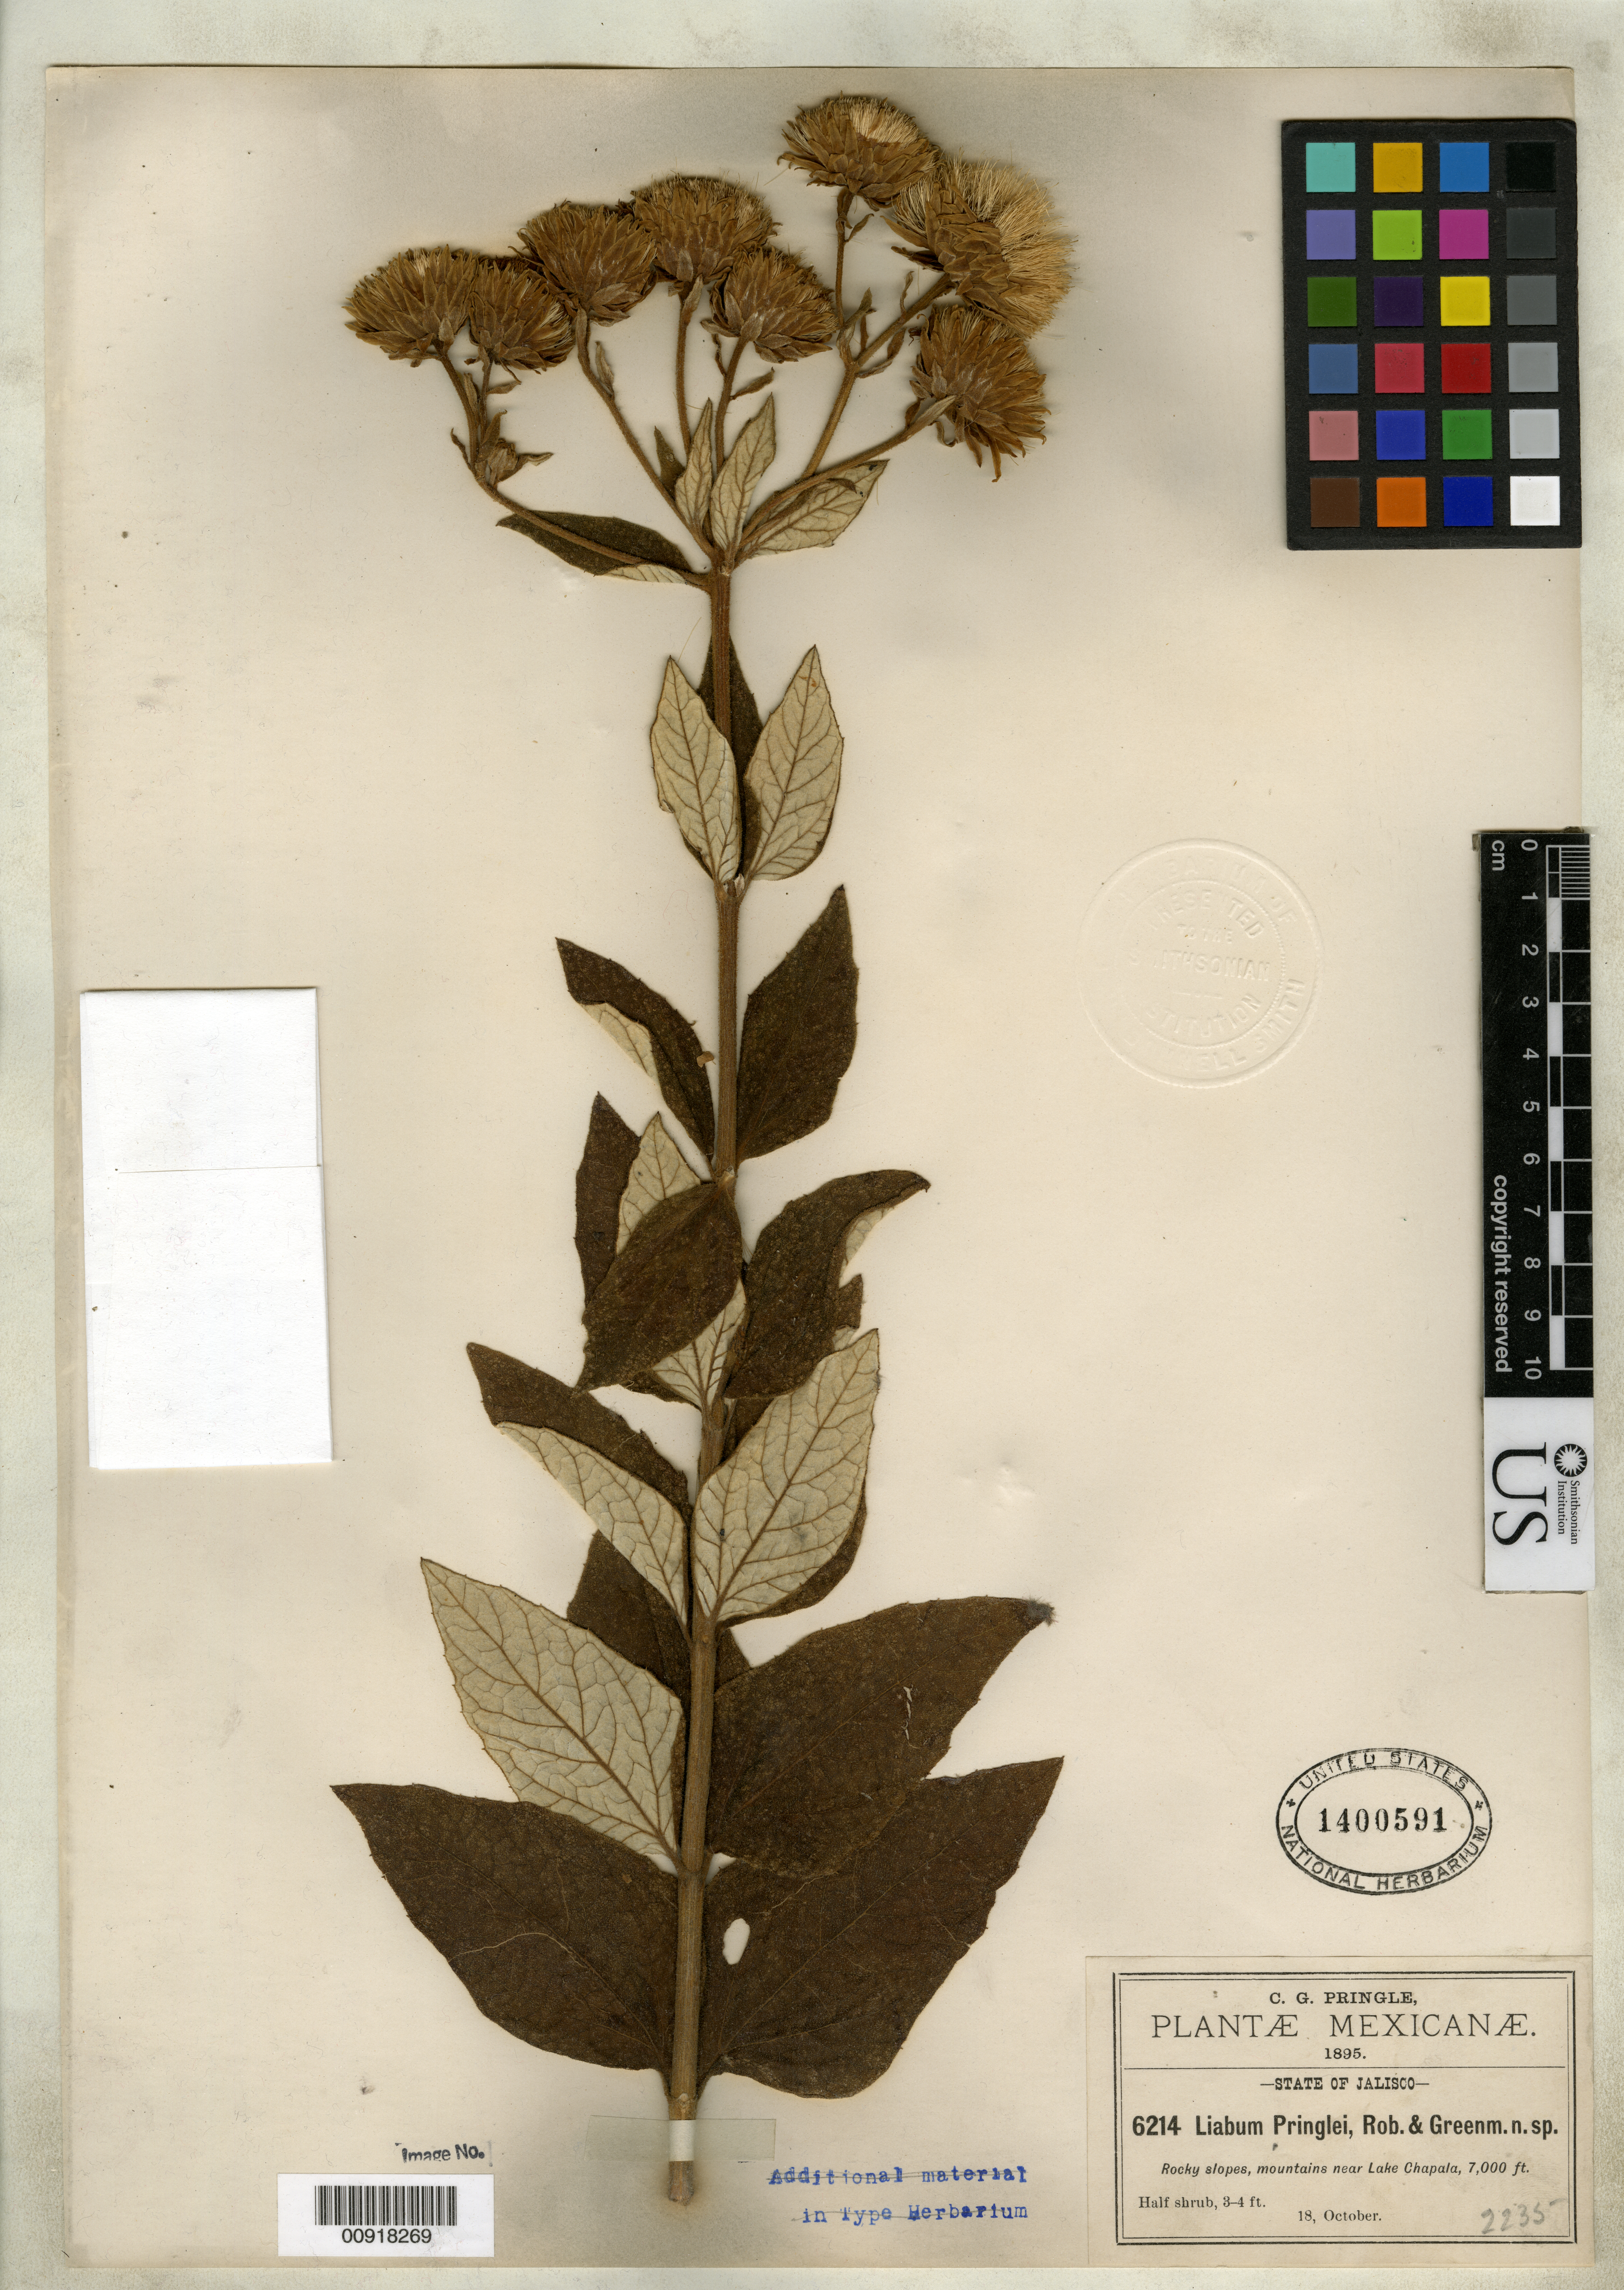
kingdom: Plantae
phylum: Tracheophyta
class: Magnoliopsida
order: Asterales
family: Asteraceae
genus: Liabum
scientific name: Liabum pringlei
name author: B.L. Rob. & Greenm.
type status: Isotype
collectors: C. G. Pringle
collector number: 6214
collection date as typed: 18 Oct 1895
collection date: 1895-10-18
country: Mexico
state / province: Jalisco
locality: Rocky slopes, mountains near Lake Chapala.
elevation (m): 2134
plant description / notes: Specimen ex John Donnell Smith herbarium. Protologue cites collection number as 6215.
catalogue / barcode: US 1400591